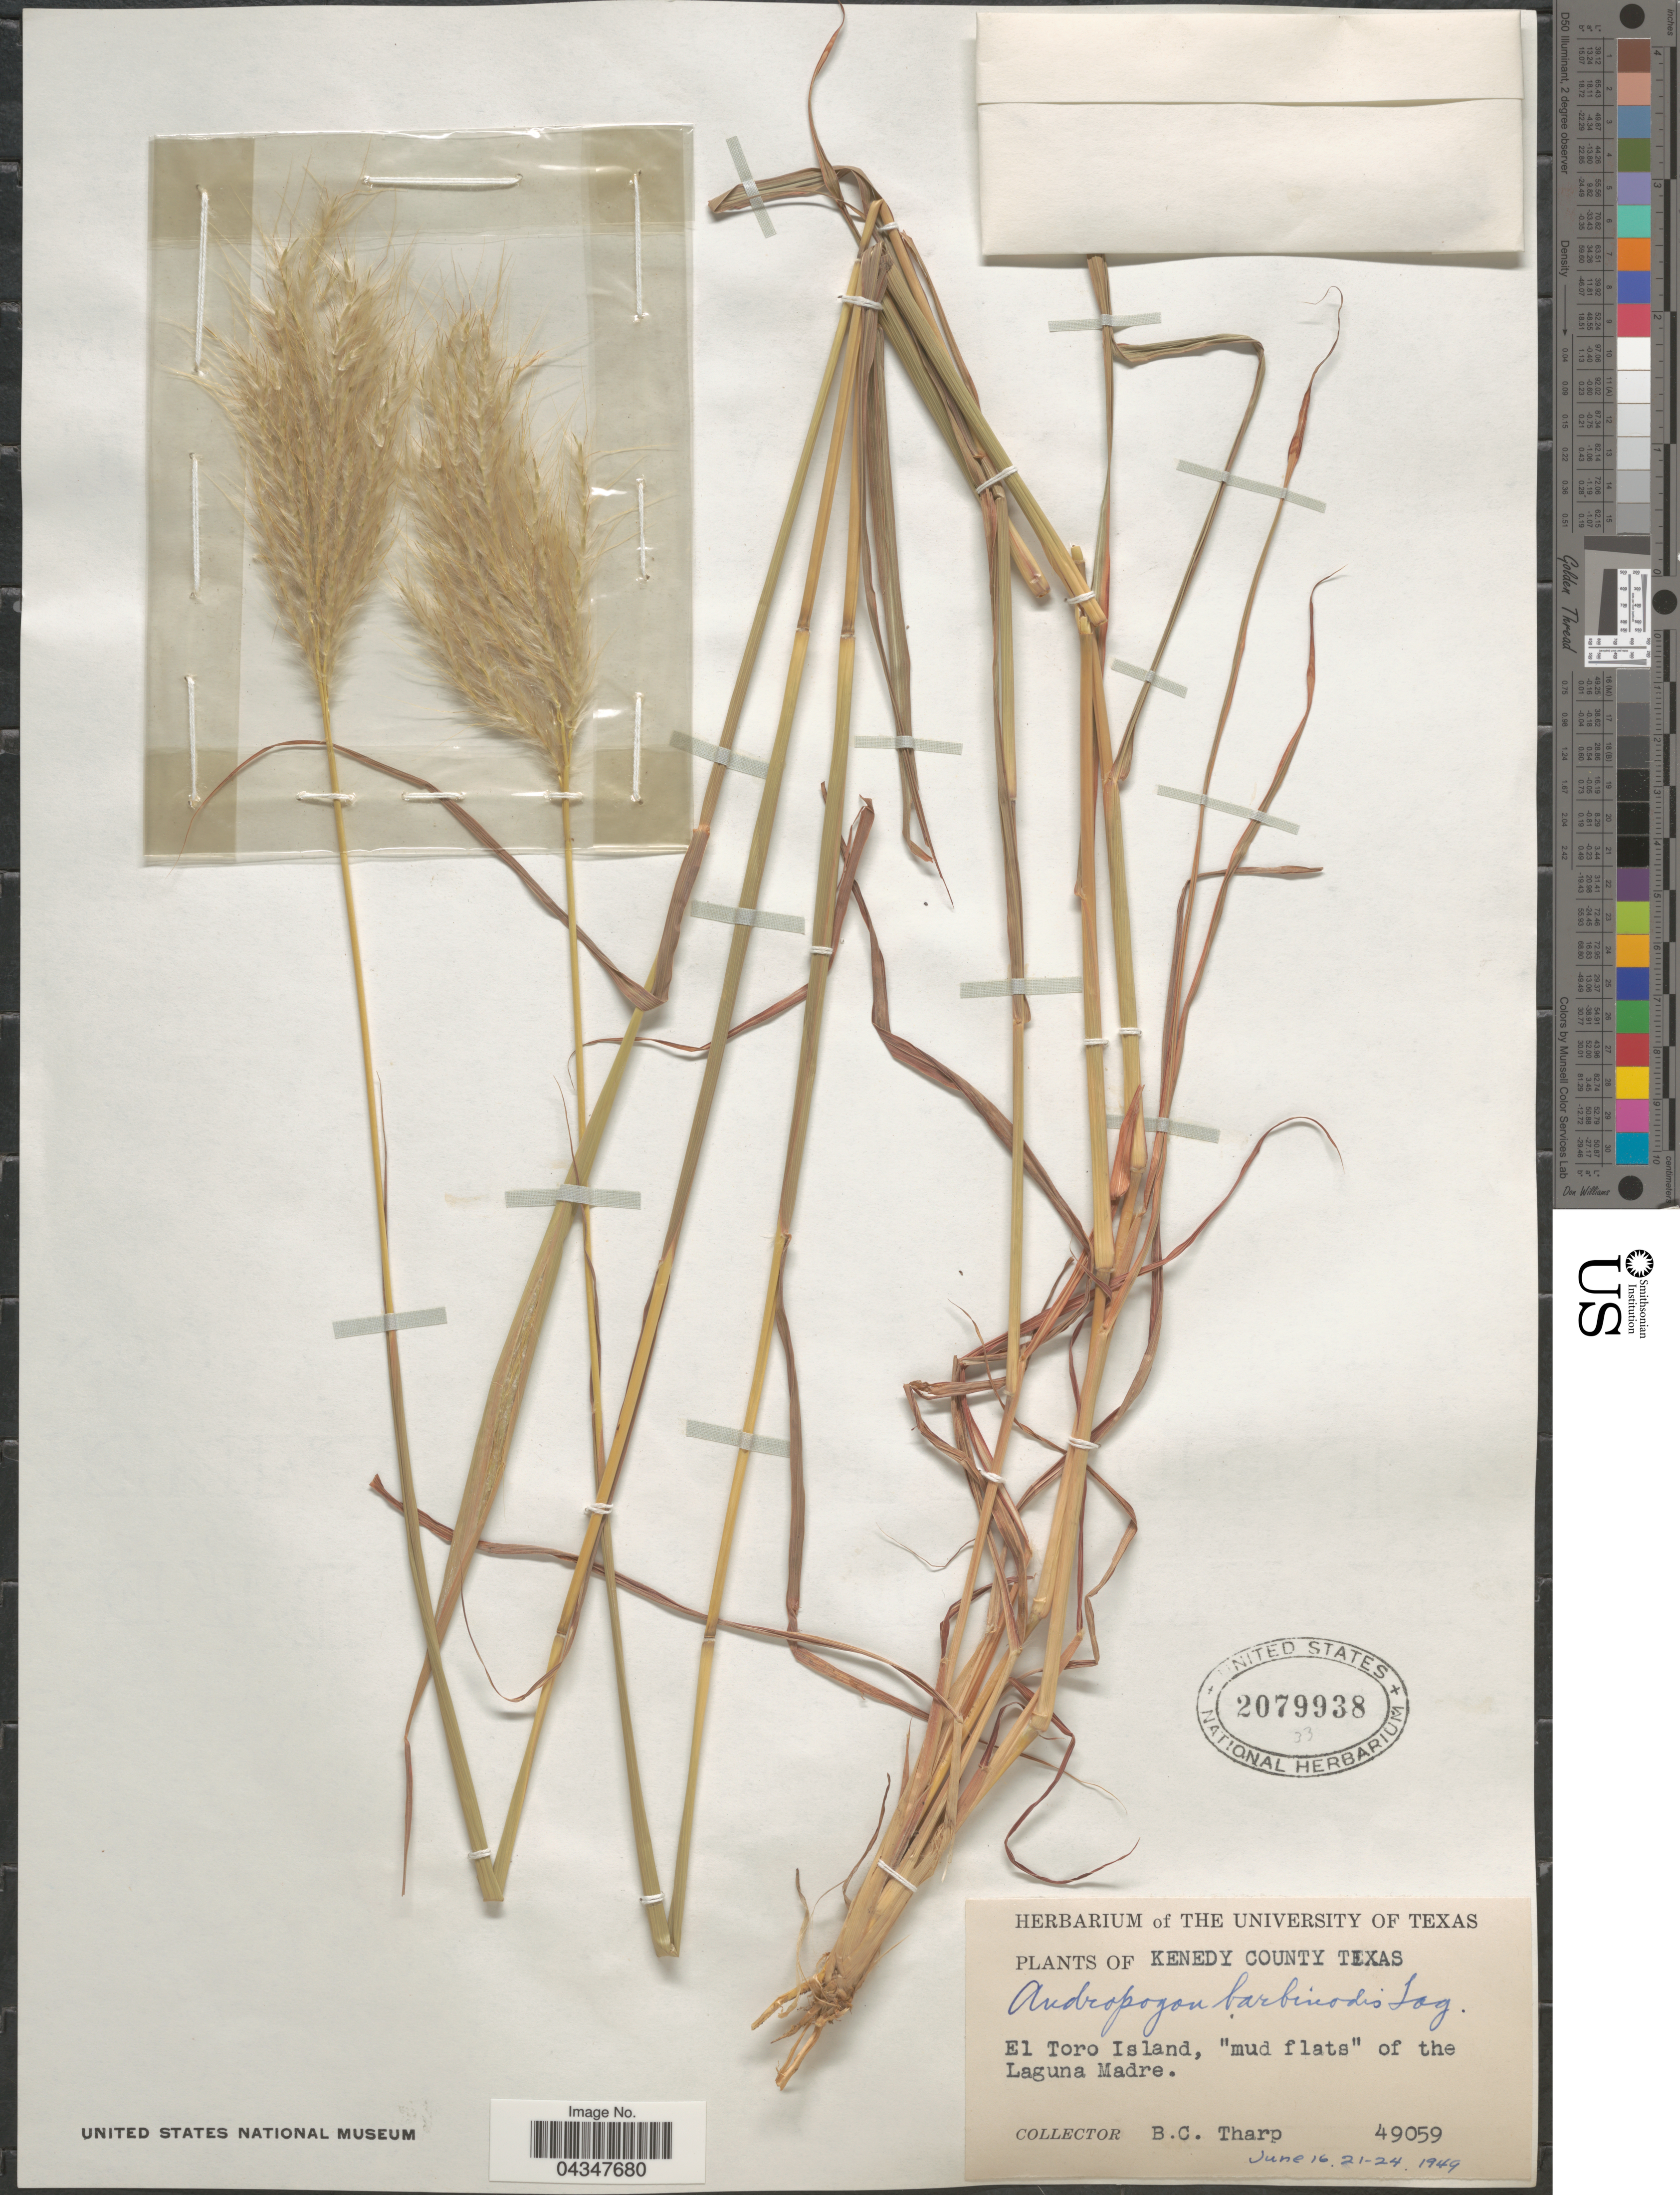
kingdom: Plantae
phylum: Tracheophyta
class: Liliopsida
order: Poales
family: Poaceae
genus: Bothriochloa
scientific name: Bothriochloa barbinodis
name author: (Lag.) Herter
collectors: B. C. Tharp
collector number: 49059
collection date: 1949-06-16/1949-06-24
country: United States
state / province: Texas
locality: Kenedy County. El Toro Island, "mud flats" of the Laguna Madre.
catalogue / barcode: US 2079938